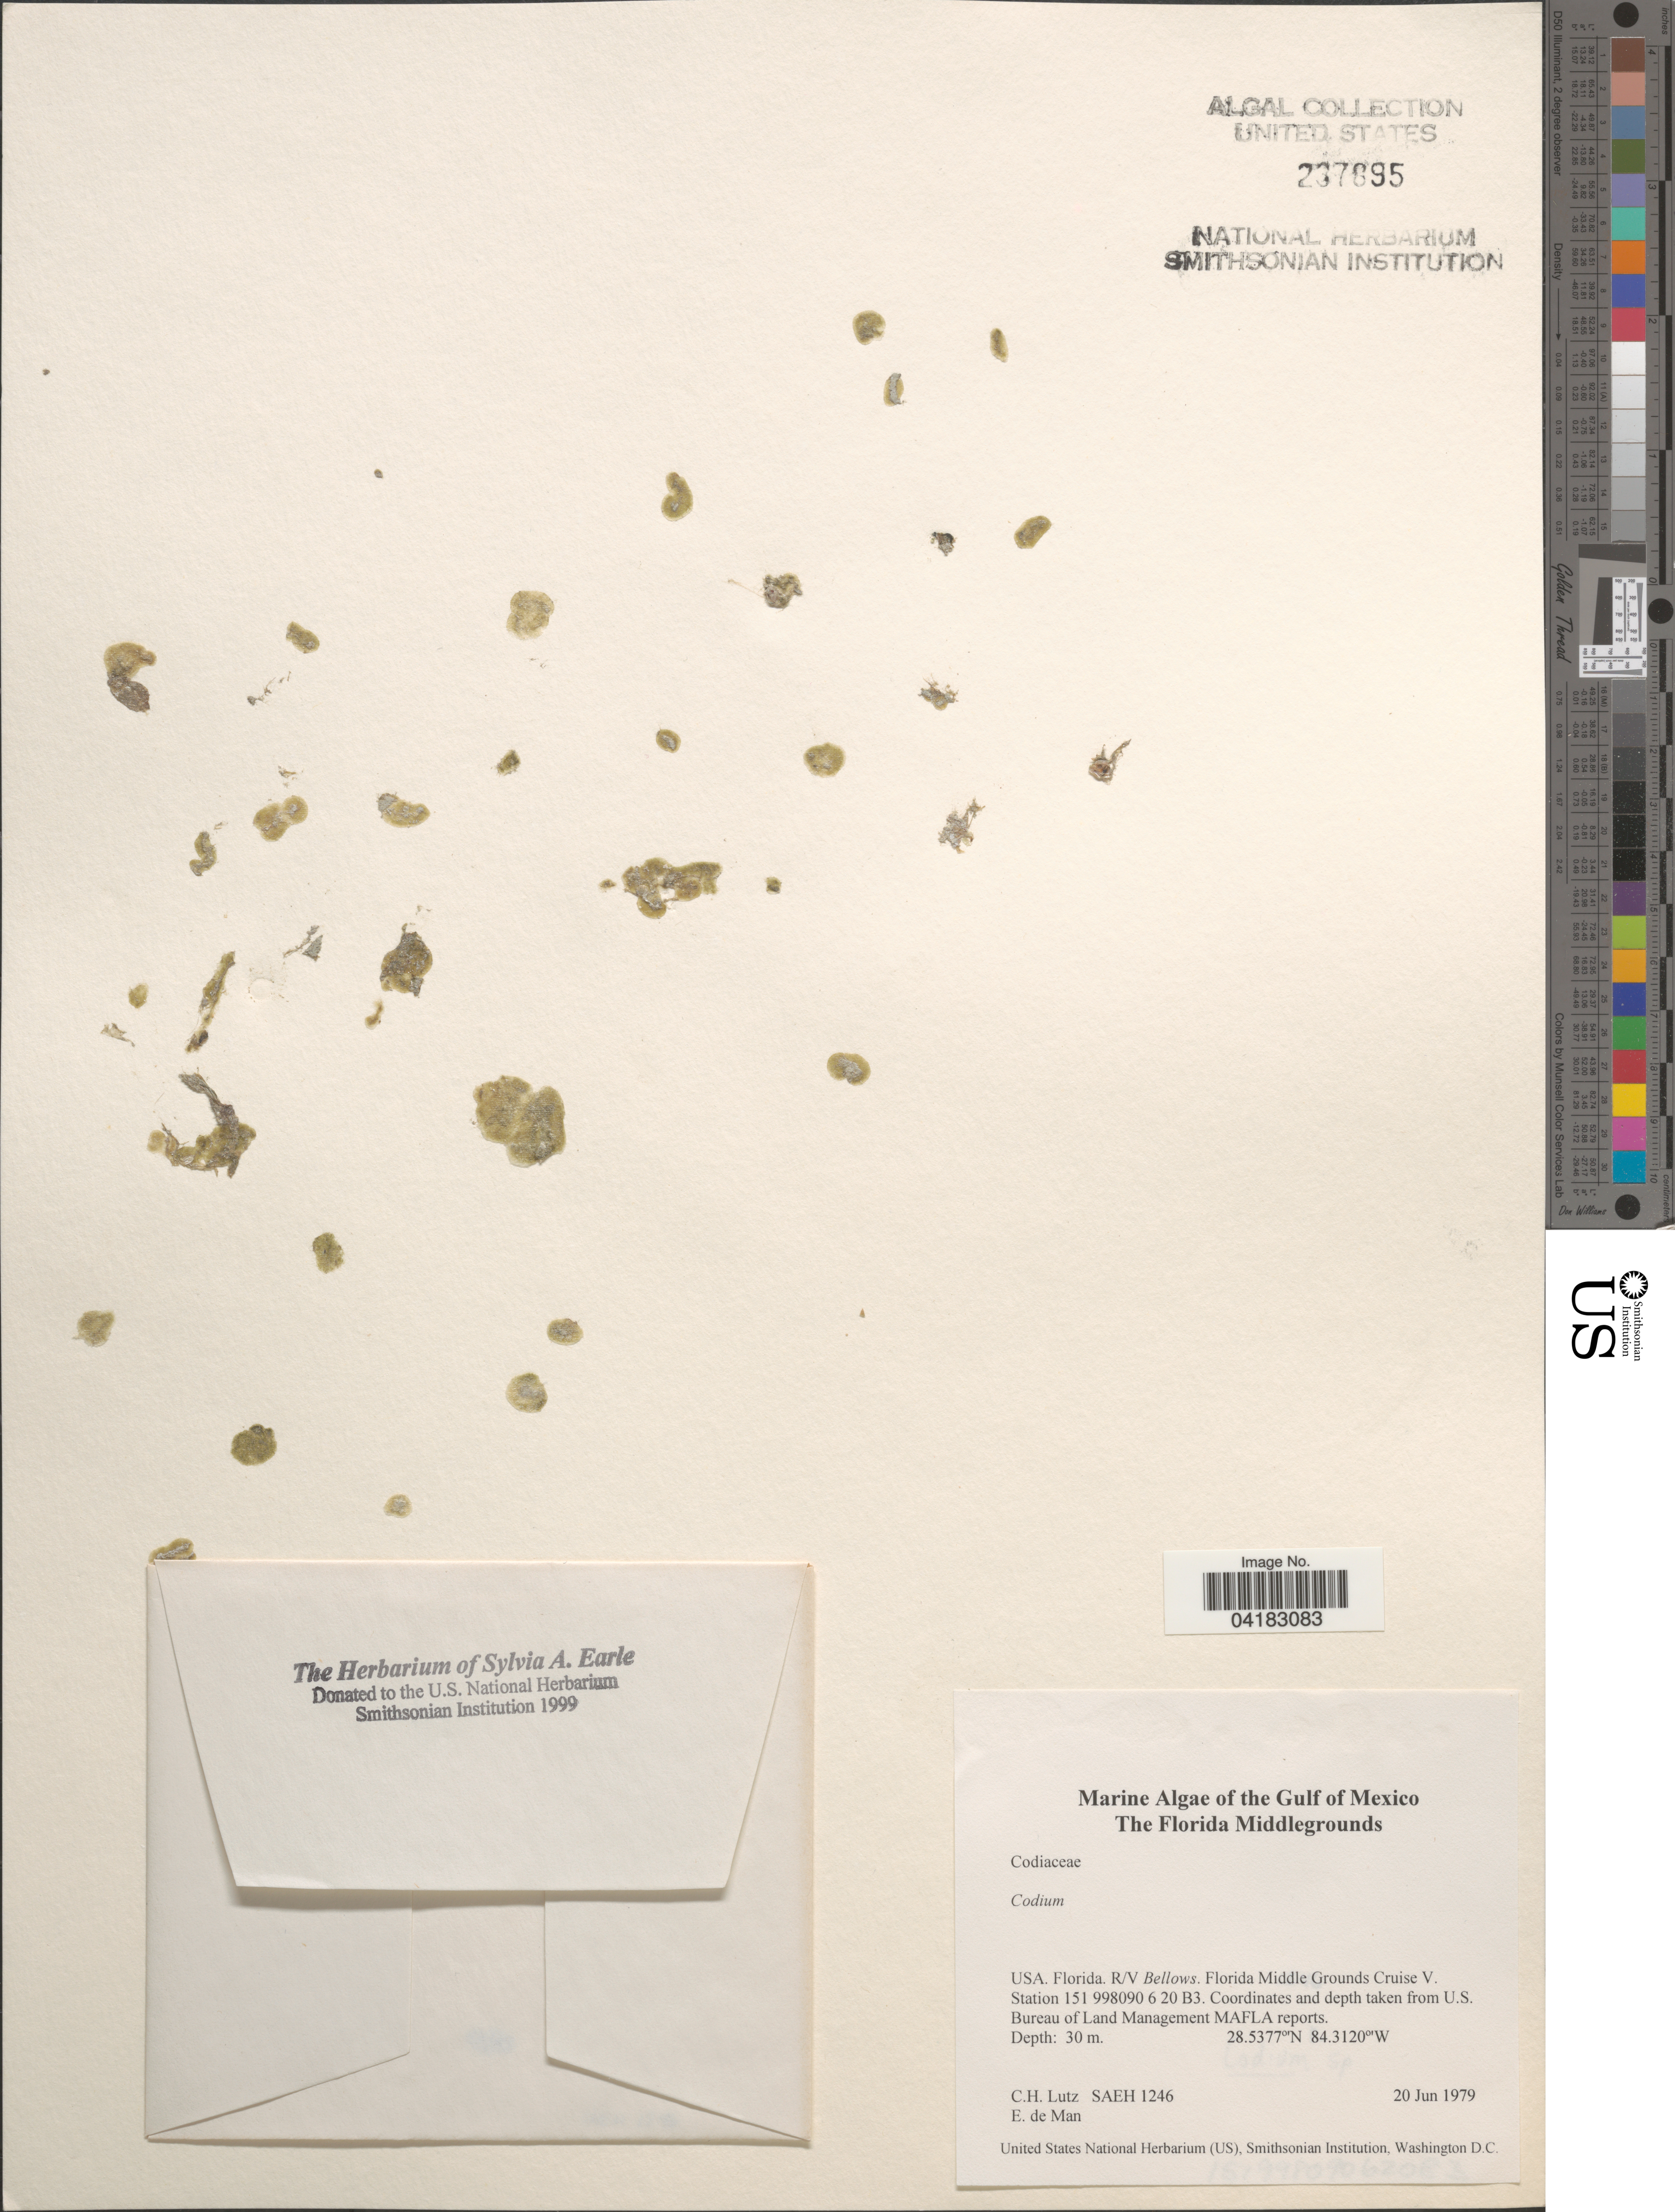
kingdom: Plantae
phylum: Chlorophyta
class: Ulvophyceae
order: Bryopsidales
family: Codiaceae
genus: Codium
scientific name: Codium sp.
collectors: C. Lutz & E. de Man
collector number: SAEH1246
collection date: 1979-06-20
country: United States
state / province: Florida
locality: Gulf of Mexico. R/V Bellows. Florida Middle Grounds Cruise V. Station 151 998090 6 20 B3.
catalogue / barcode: US 237895